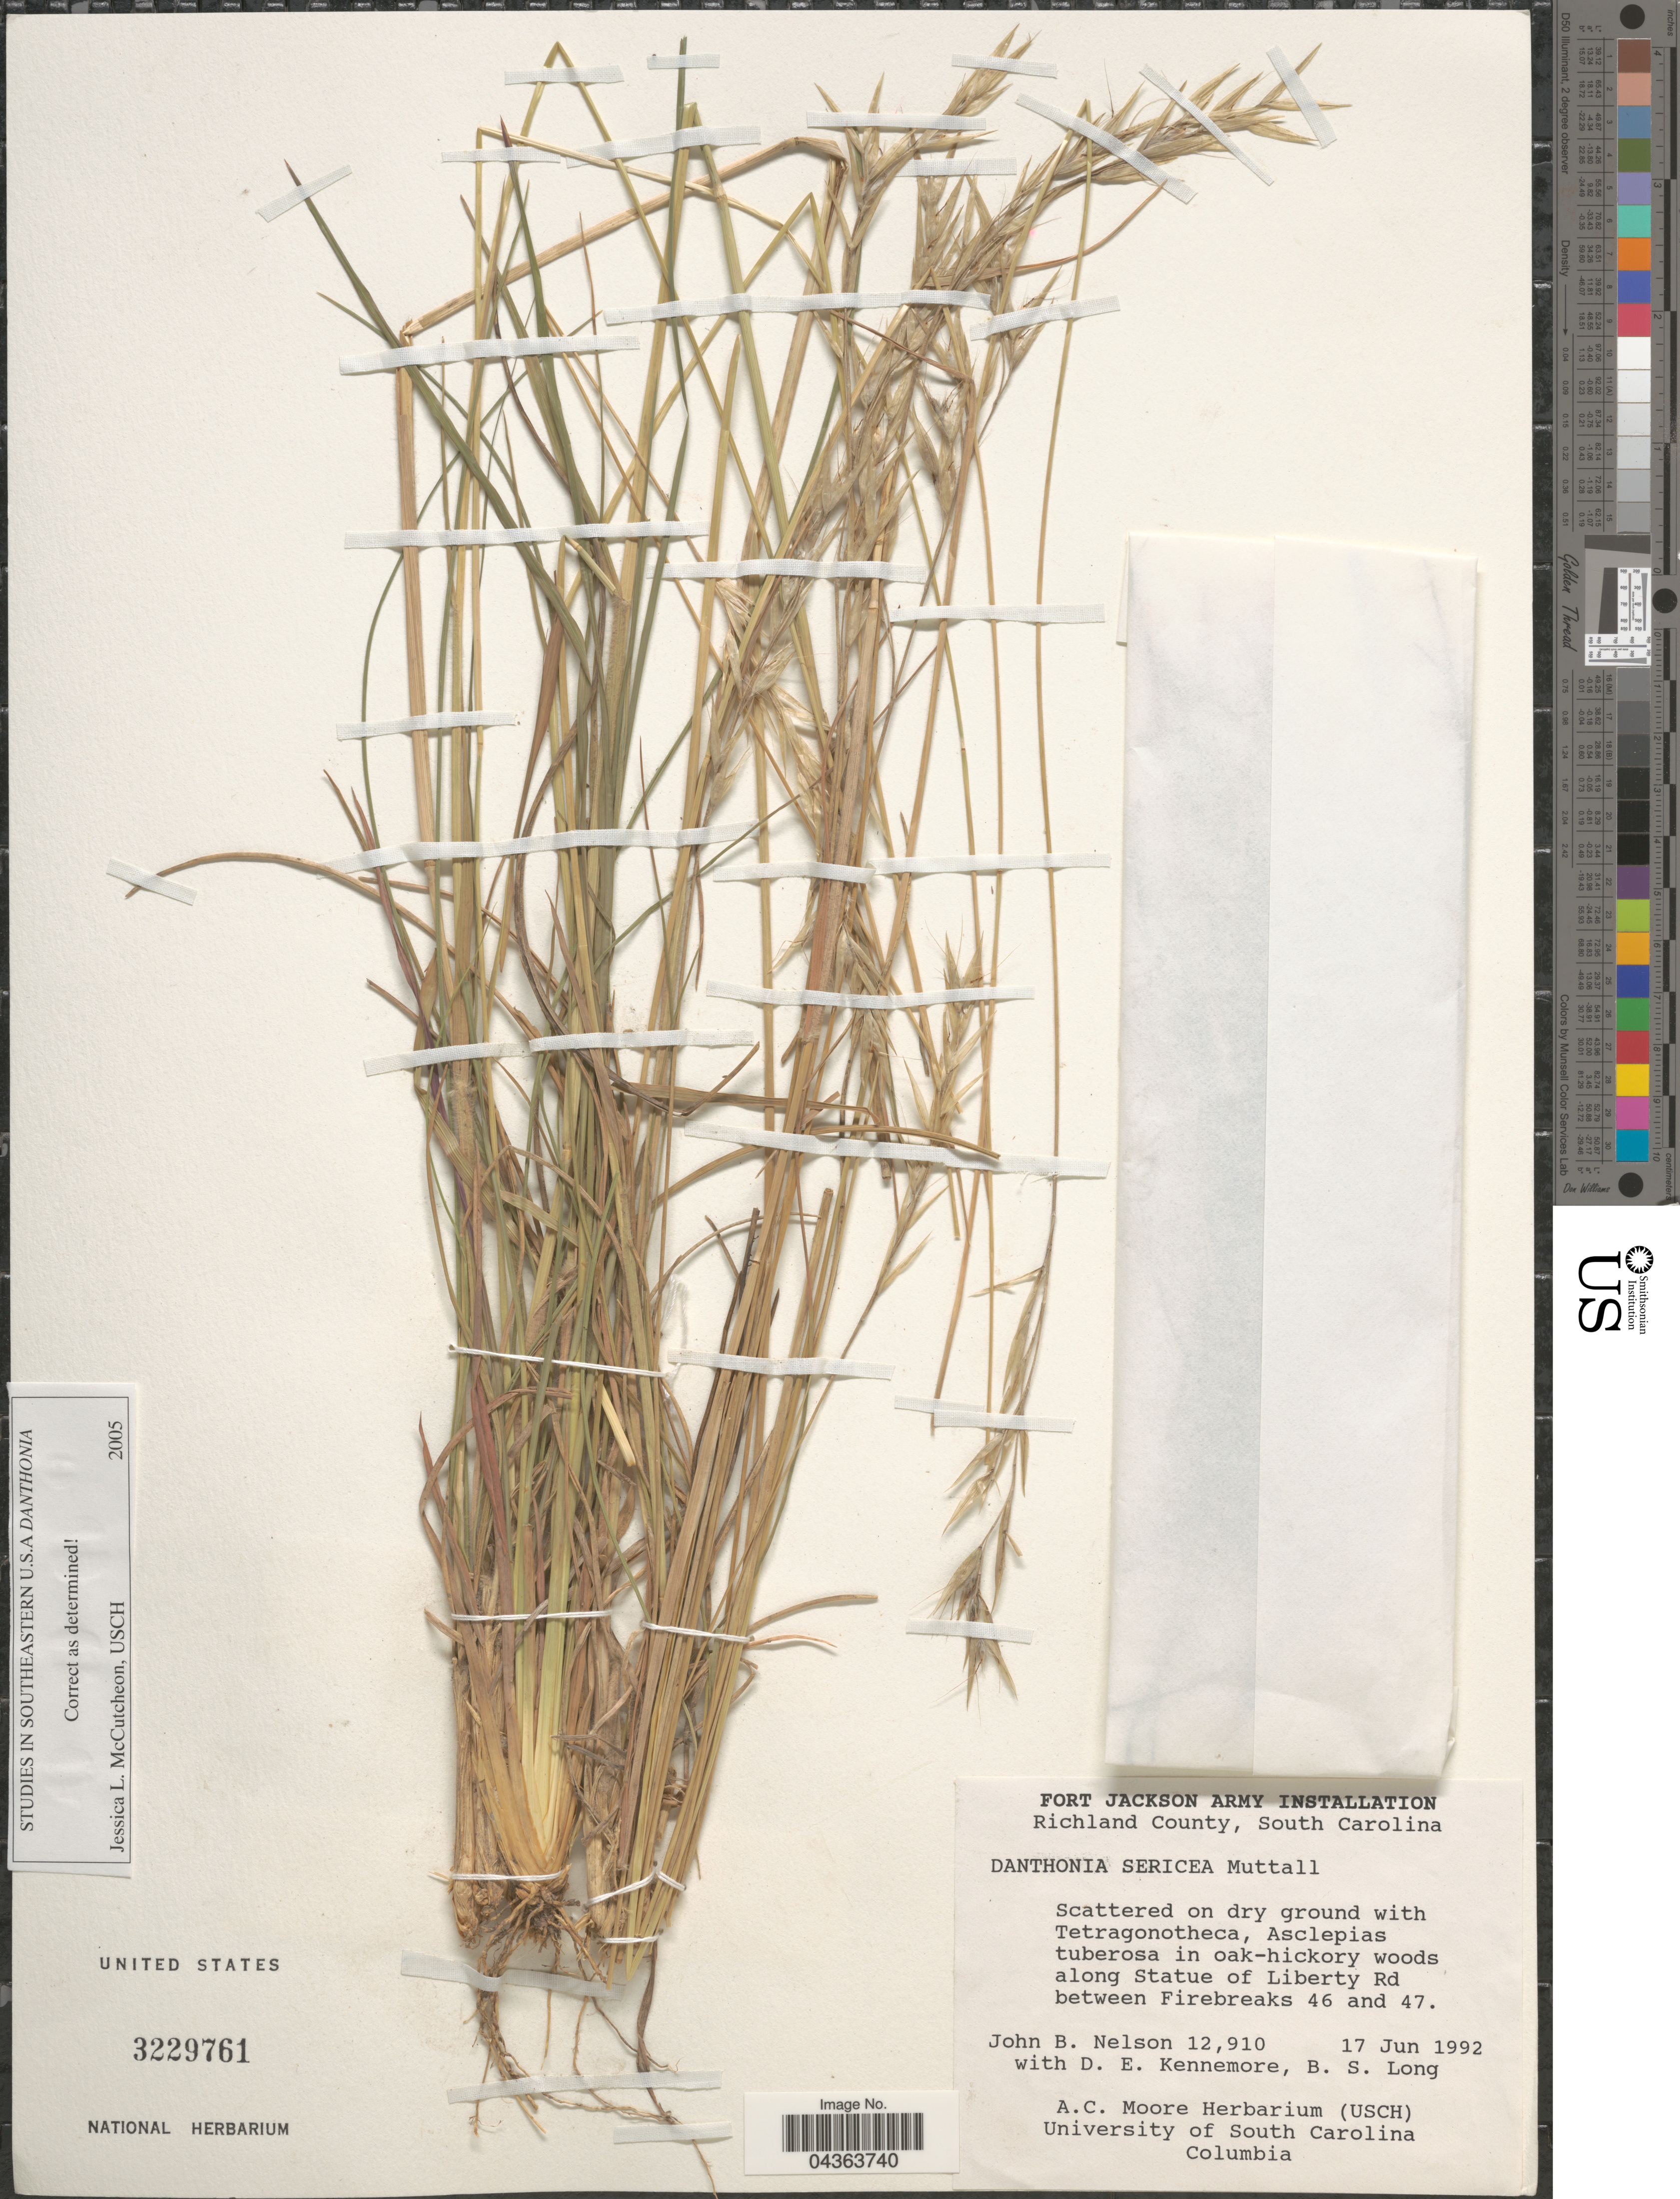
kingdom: Plantae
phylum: Tracheophyta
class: Liliopsida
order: Poales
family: Poaceae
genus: Danthonia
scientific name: Danthonia sericea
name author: Nutt.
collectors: J. B. Nelson, D. Kennemore & B. Long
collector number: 12910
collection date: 1992-06-17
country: United States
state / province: South Carolina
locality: Richland County. Along Statue of Liberty Rd between Firebreaks 46 and 47.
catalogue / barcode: US 3229761